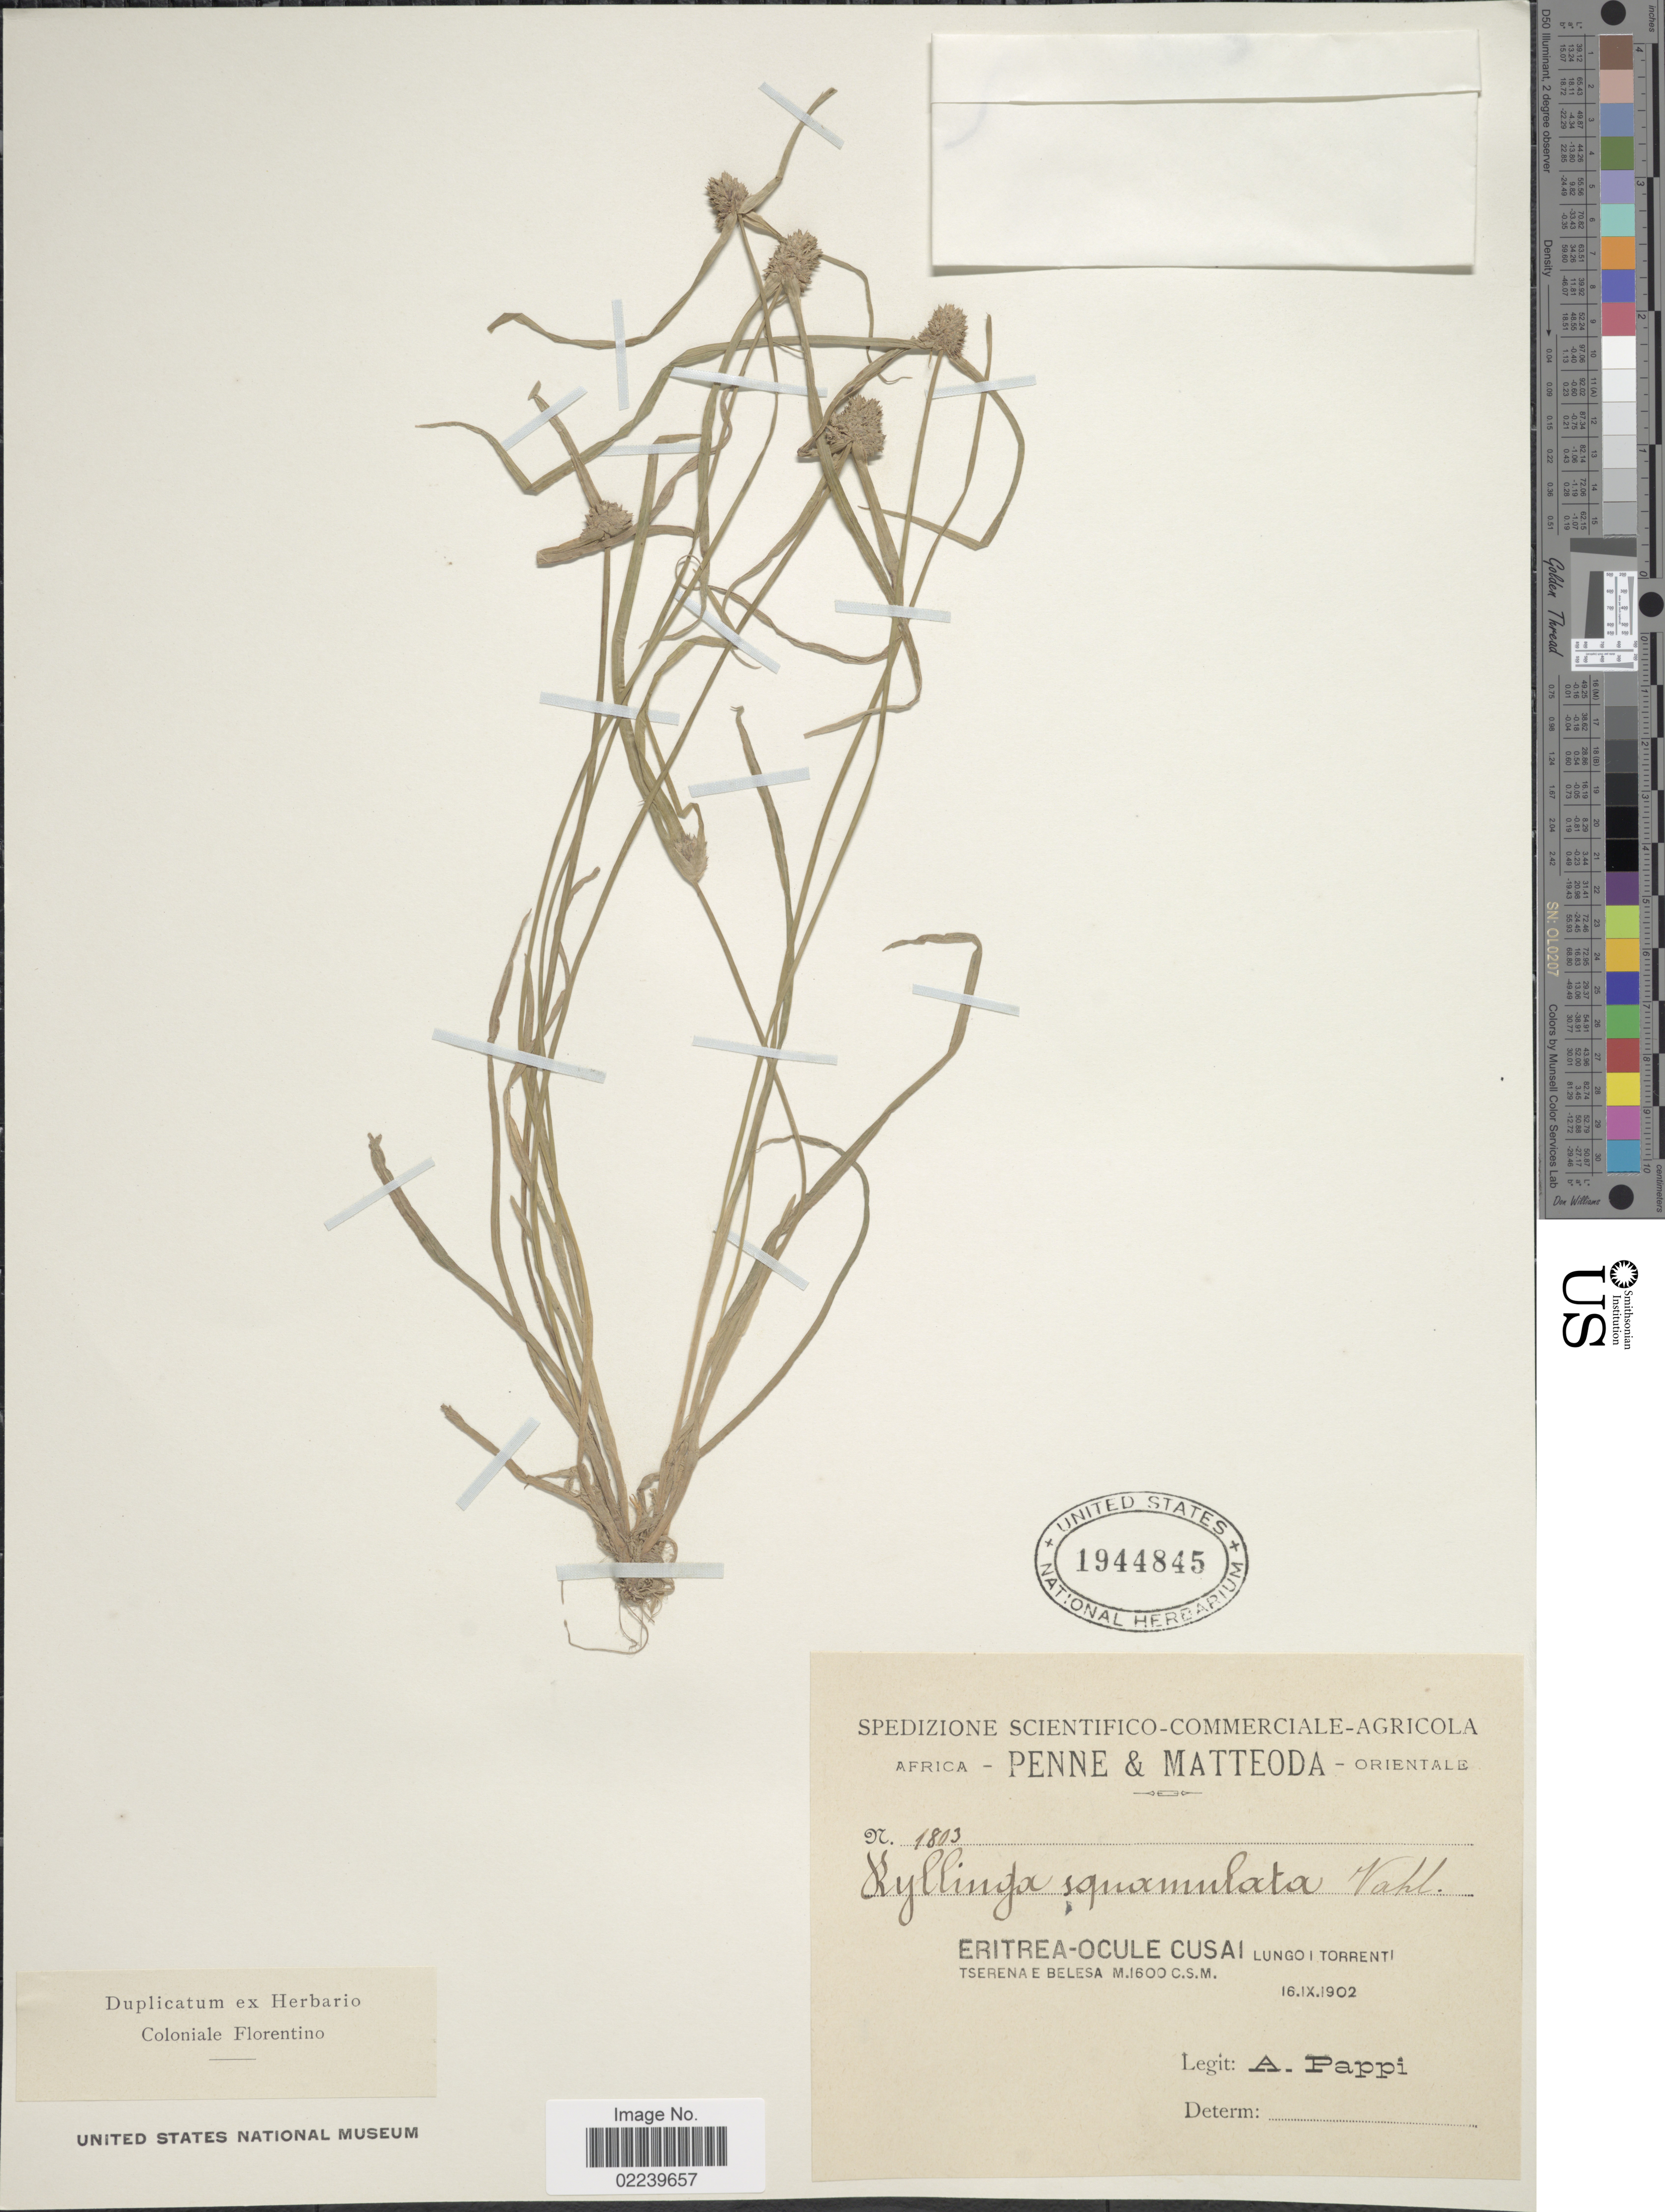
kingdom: Plantae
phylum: Tracheophyta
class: Liliopsida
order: Poales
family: Cyperaceae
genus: Cyperus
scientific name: Cyperus metzii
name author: (Hochst. ex Steud.) Mattf. & Kük.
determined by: Strong, M. T., (US), Smithsonian Institution - National Museum of Natural History (UNITED STATES)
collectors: A. Pappi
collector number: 1803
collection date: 1902-09-16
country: Eritrea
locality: Orientale. Eritrea-Ocule Cusai Lungo i Torrenti. Tserena e Belesa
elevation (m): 1600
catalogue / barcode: US 1944845